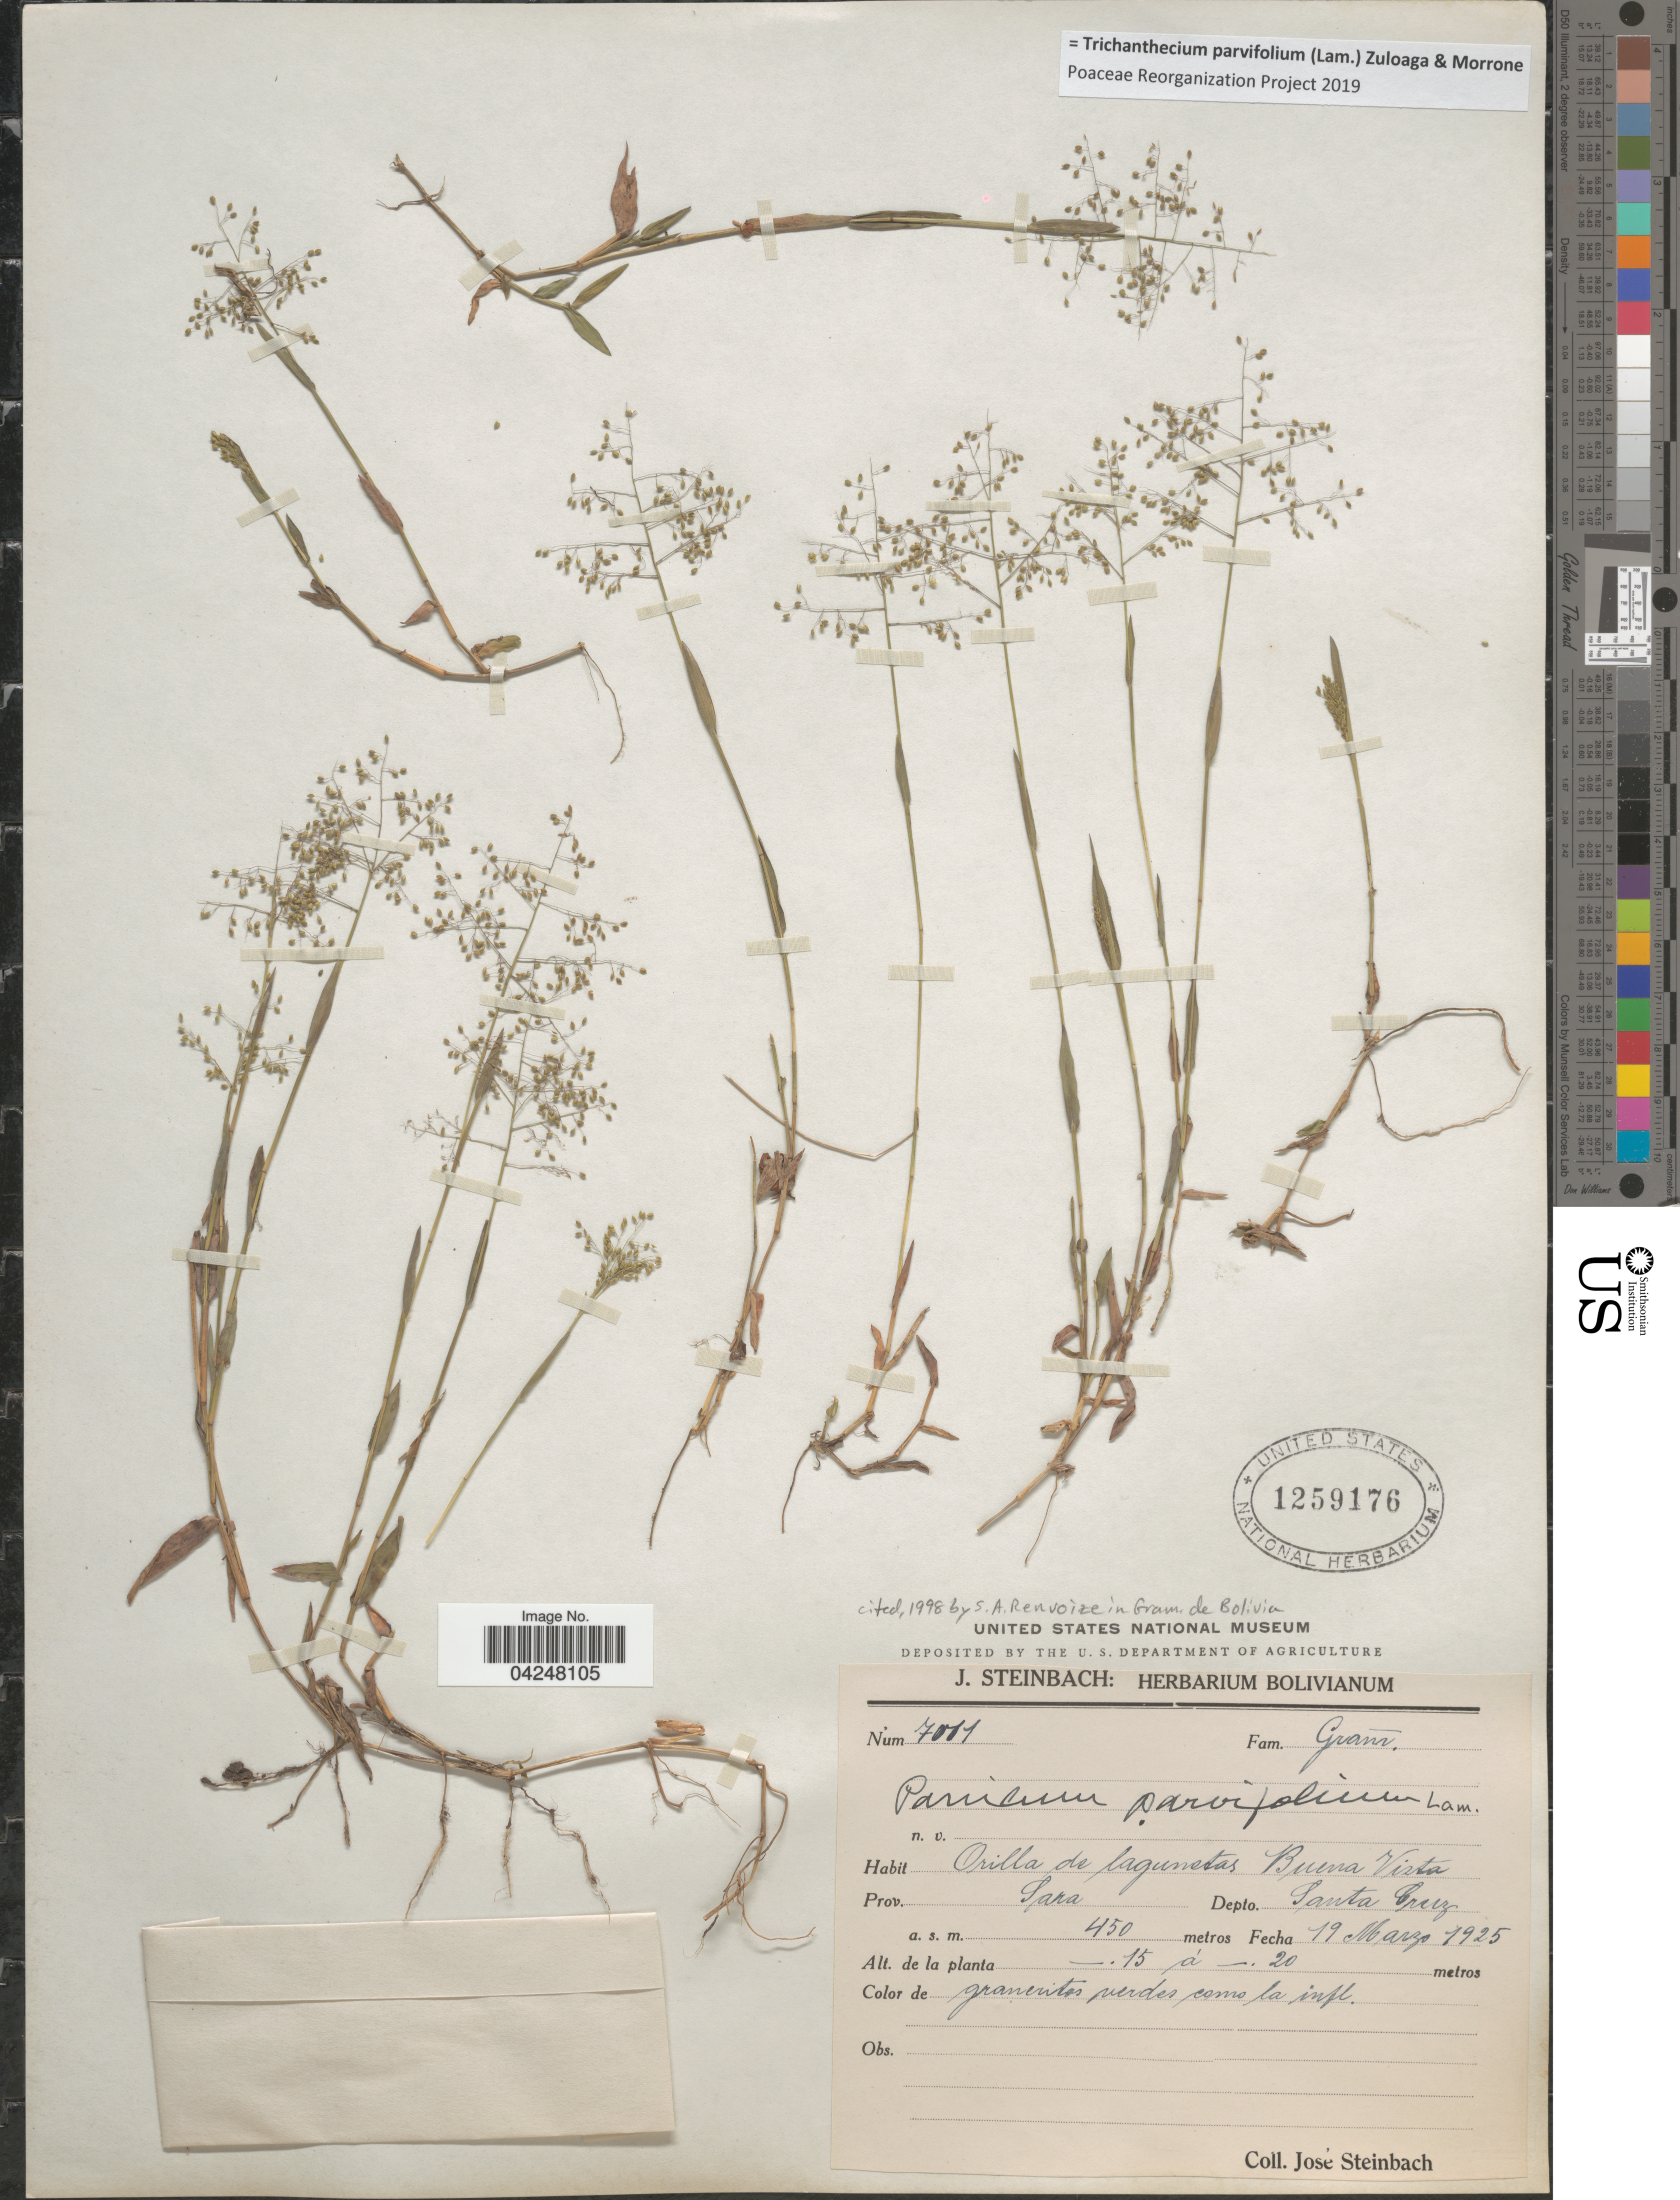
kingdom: Plantae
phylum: Tracheophyta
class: Liliopsida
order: Poales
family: Poaceae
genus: Trichanthecium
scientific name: Trichanthecium parvifolium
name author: (Lam.) Zuloaga & Morrone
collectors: J. Steinbach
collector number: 7011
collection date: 1925-03-19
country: Bolivia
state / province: Santa Cruz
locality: Orilla de lagunetas Buena Vista. Prov. Sara. Depto. Santa Cruz.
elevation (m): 450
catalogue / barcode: US 1259176